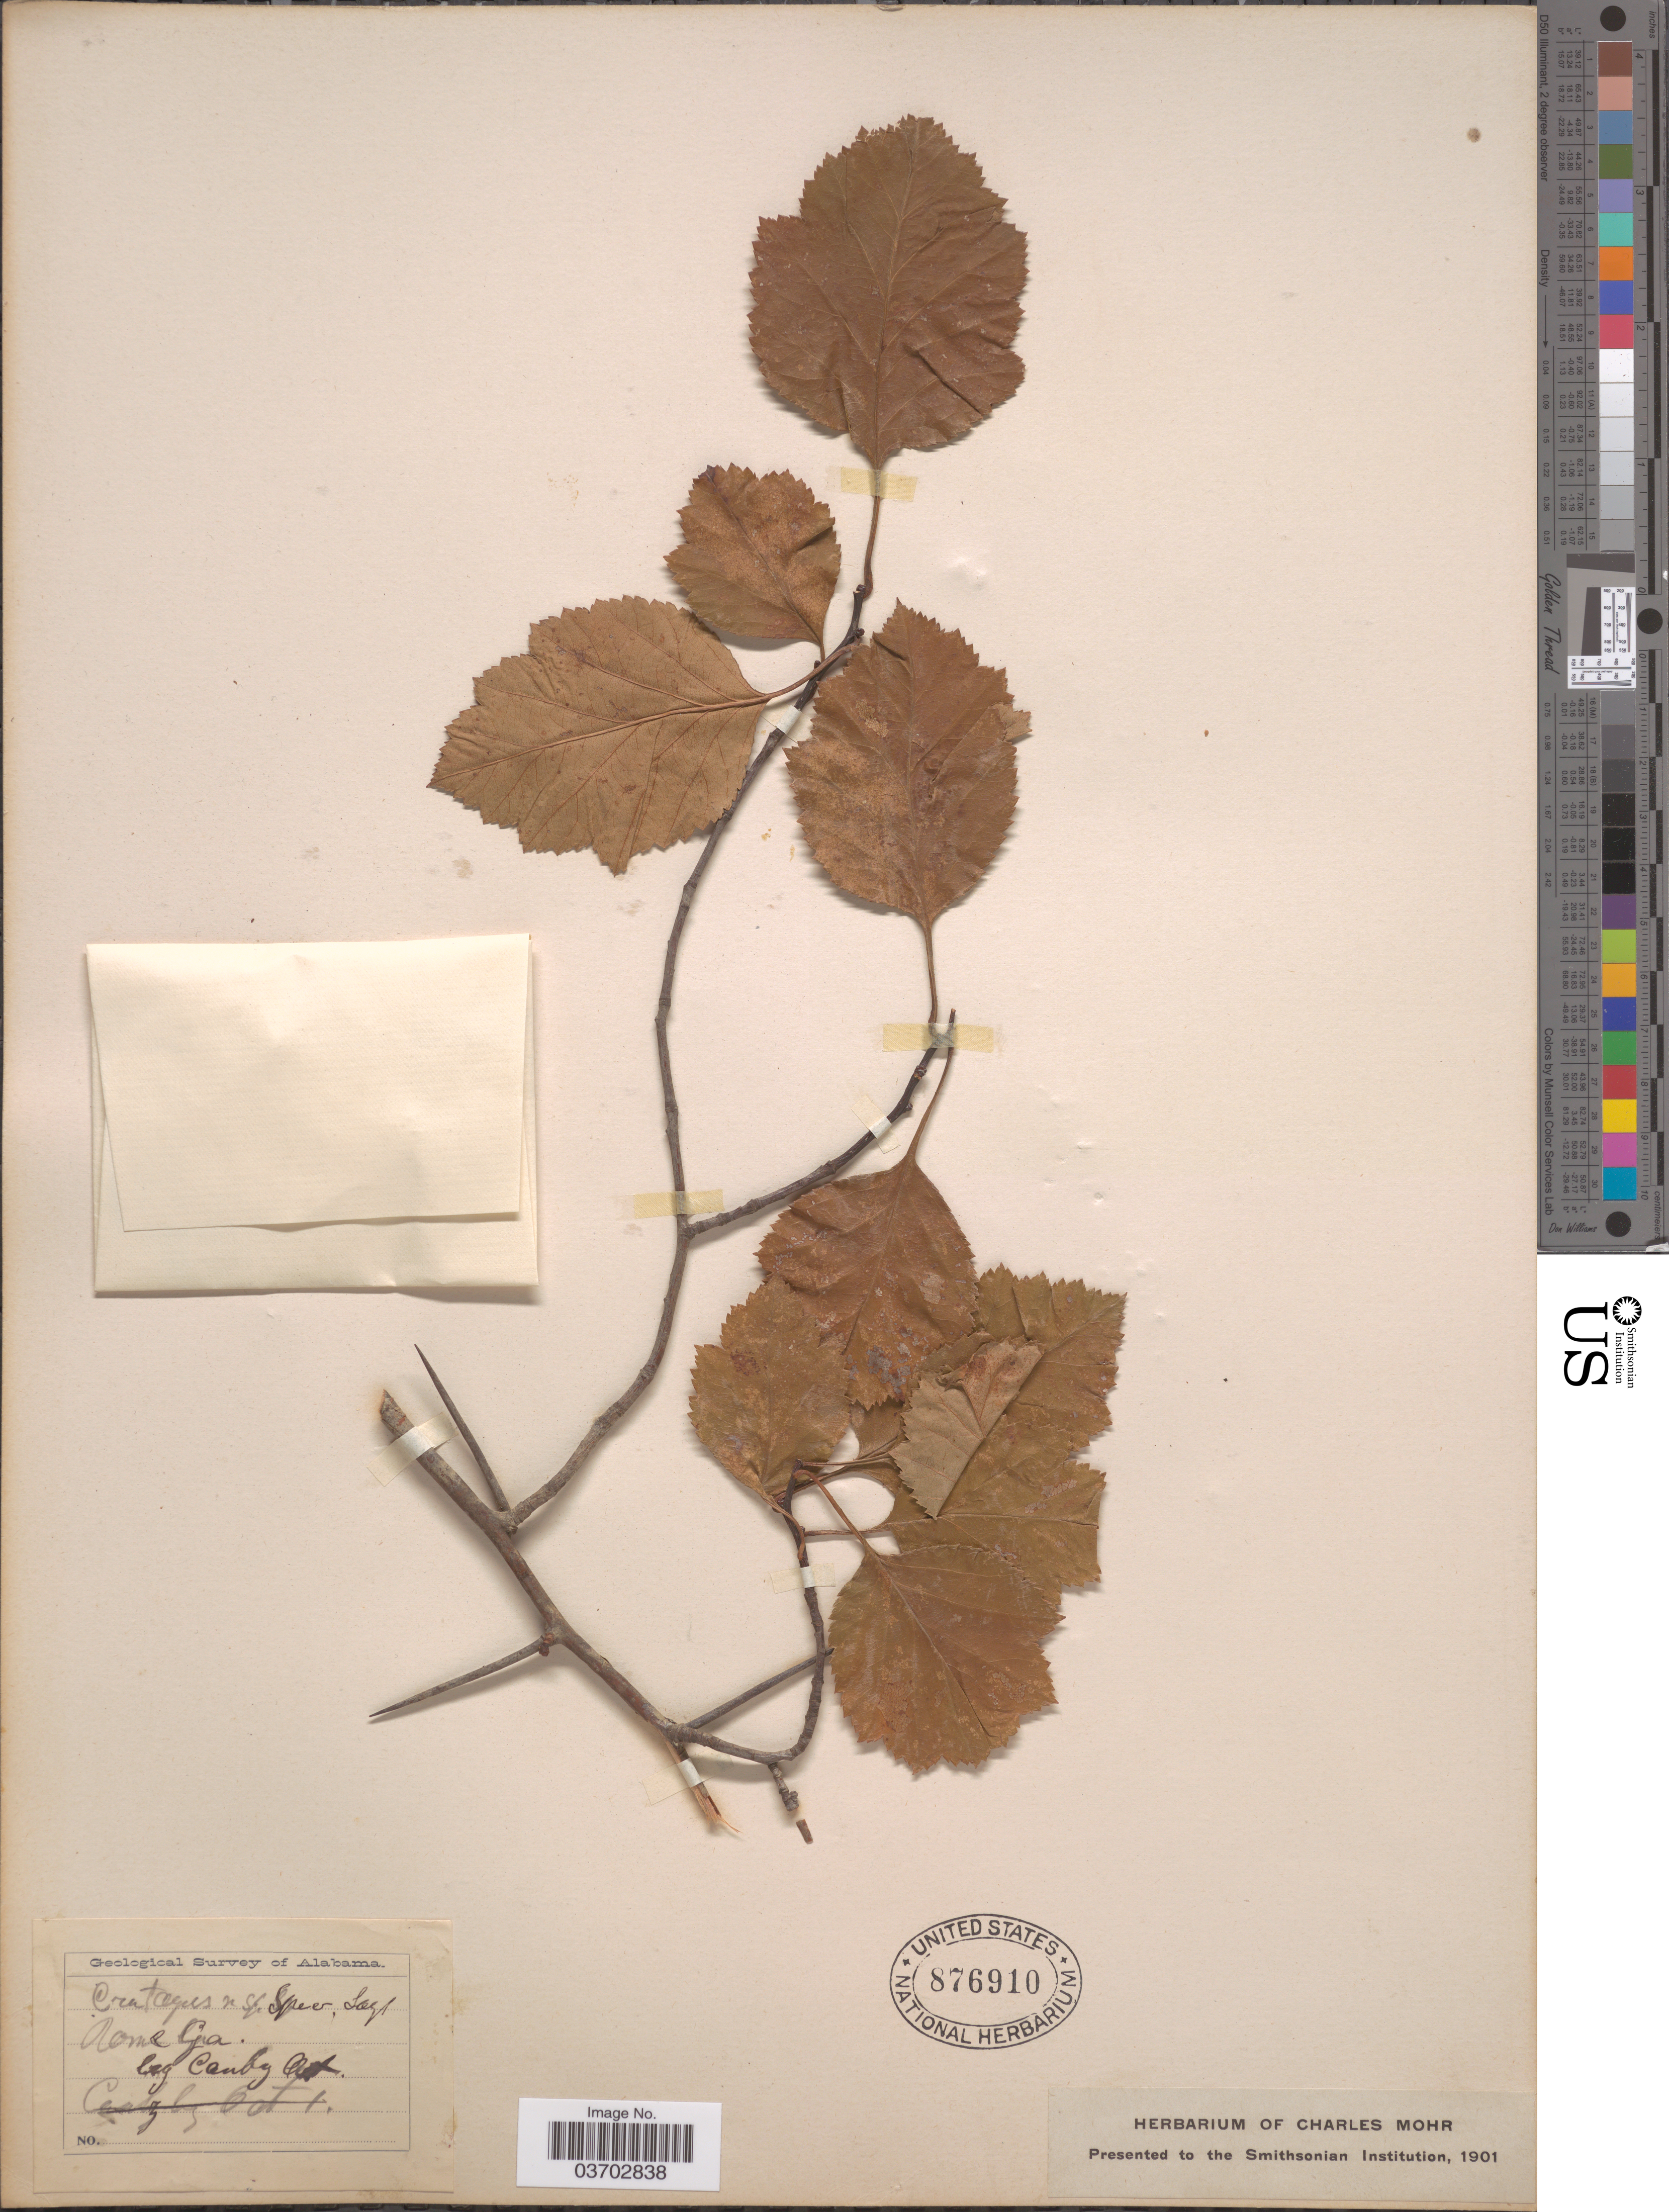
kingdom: Plantae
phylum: Tracheophyta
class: Magnoliopsida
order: Rosales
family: Rosaceae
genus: Crataegus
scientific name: Crataegus sp.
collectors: Canby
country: United States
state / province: Georgia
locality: Rome.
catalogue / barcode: US 876910